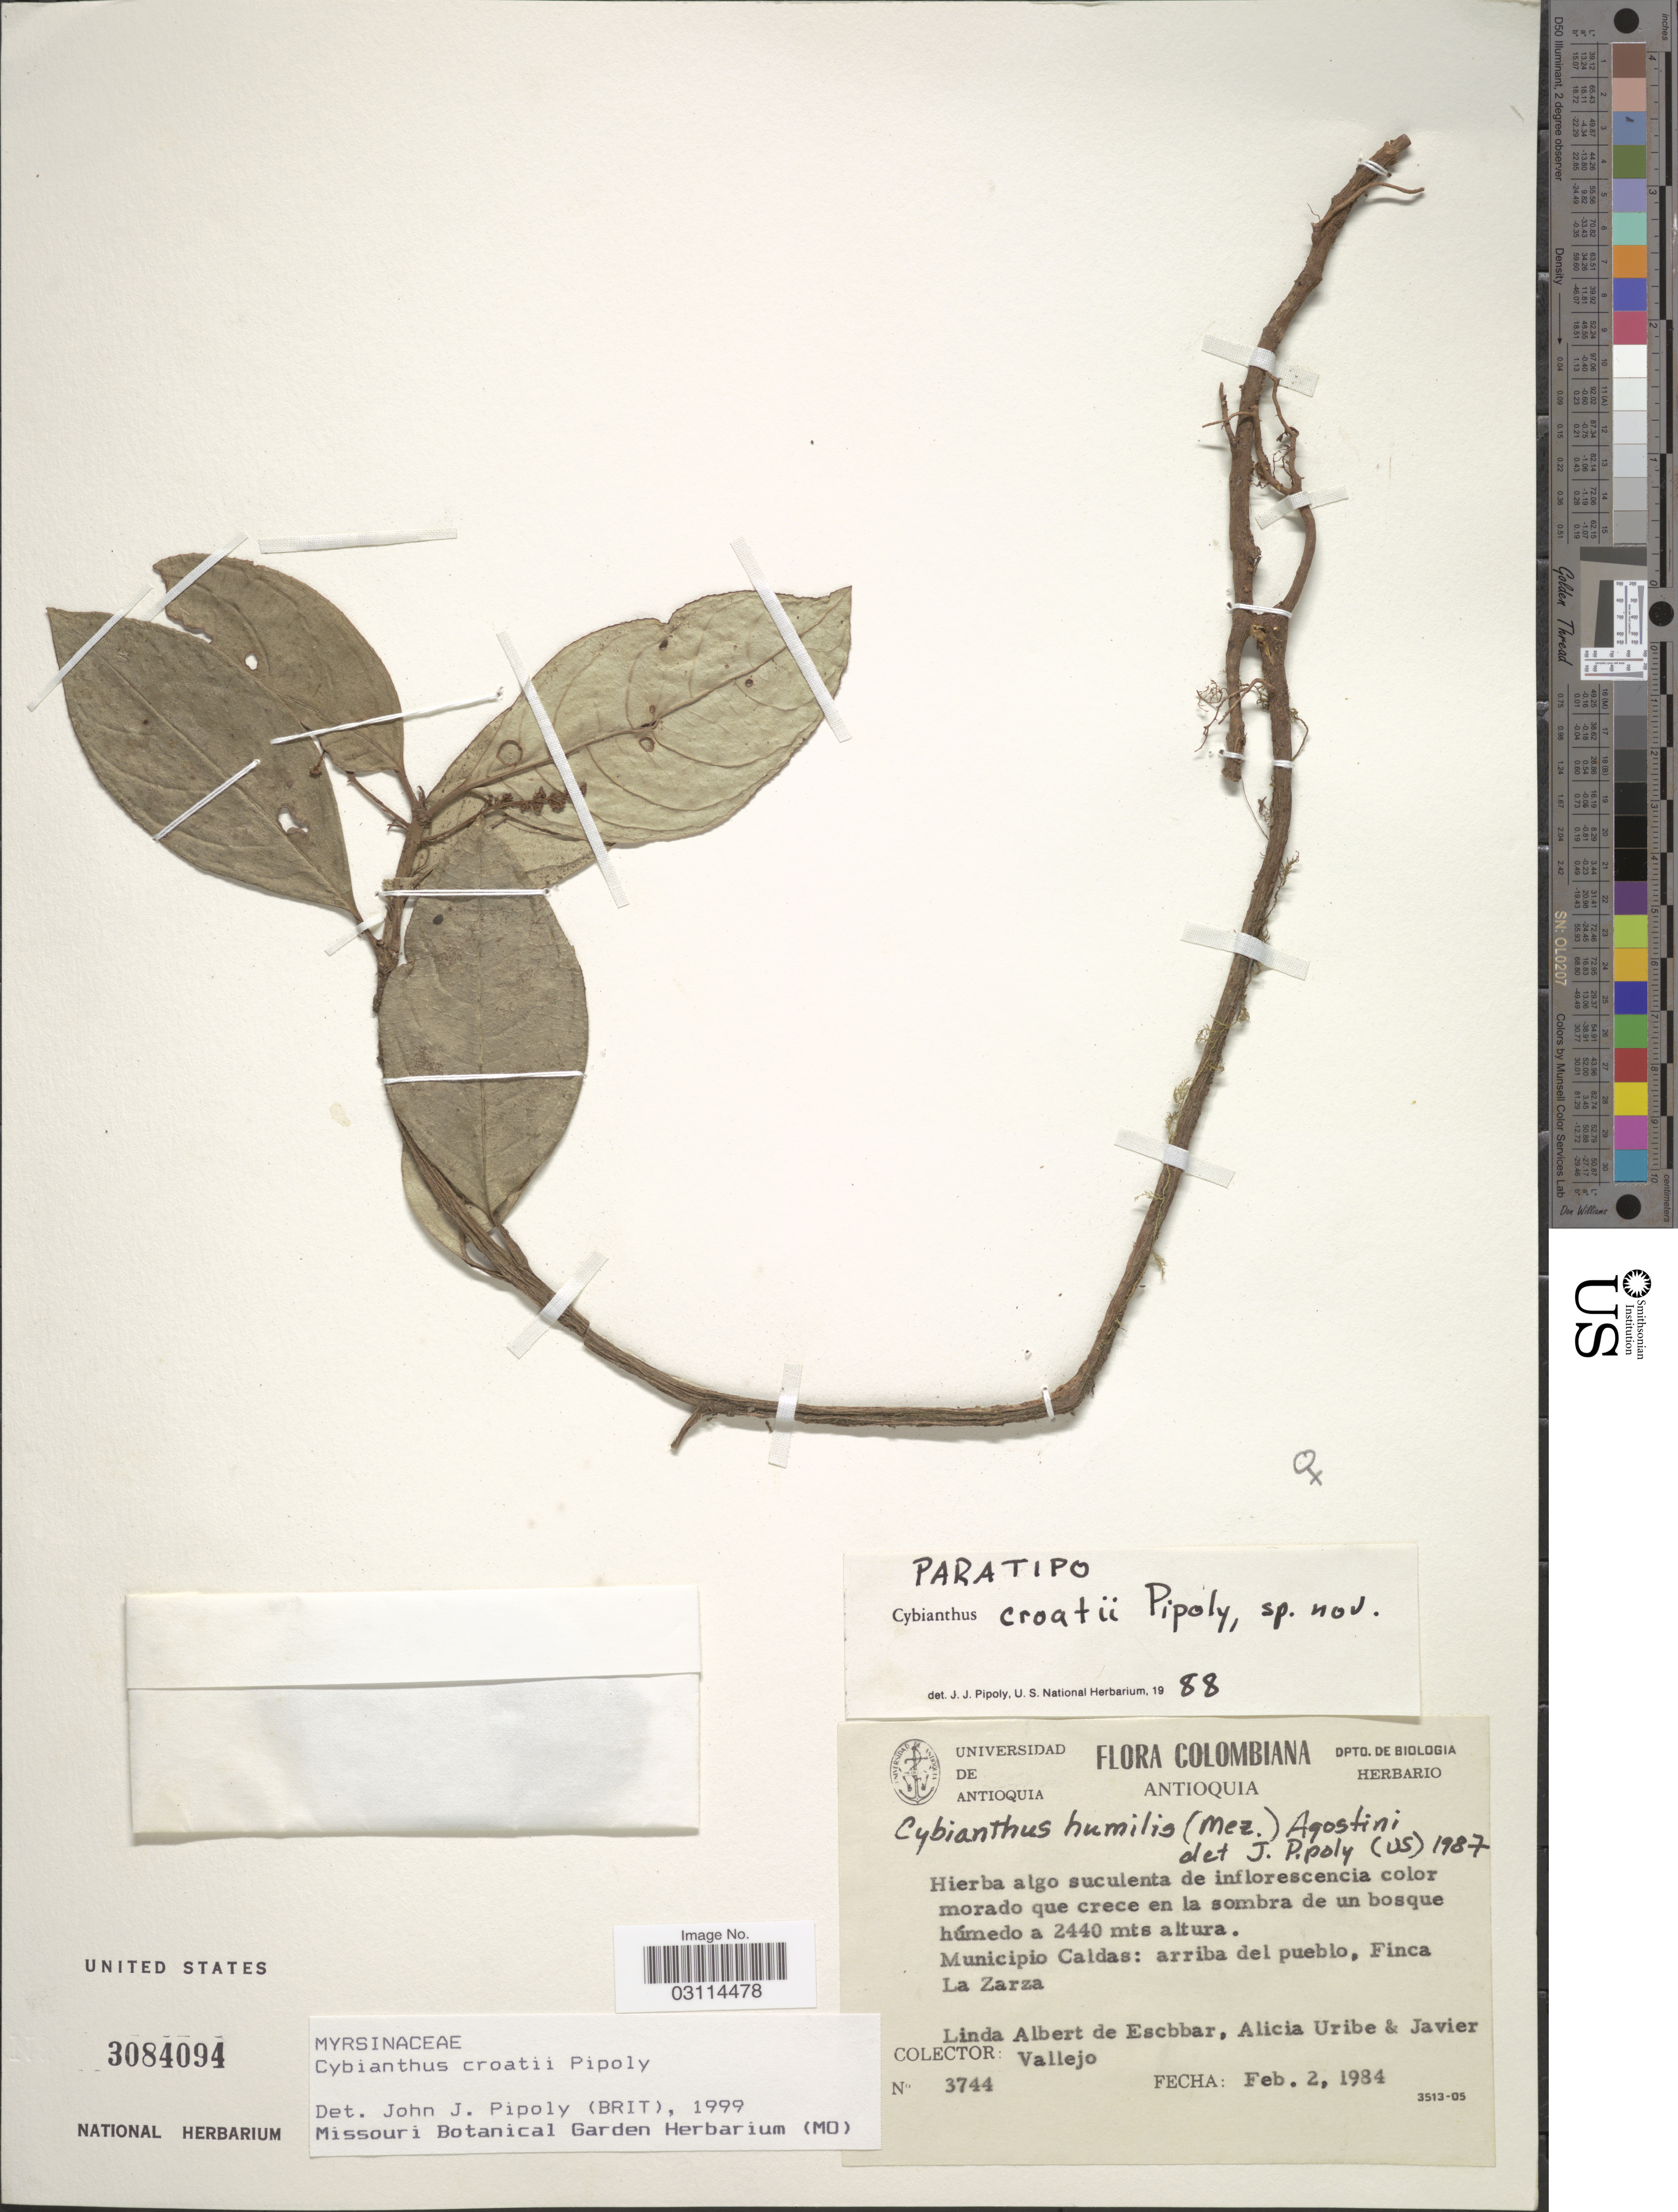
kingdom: Plantae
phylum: Tracheophyta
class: Magnoliopsida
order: Ericales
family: Primulaceae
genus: Cybianthus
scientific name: Cybianthus croatii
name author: Pipoly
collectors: L. K. de Escobar, A. Uribe & J. Vallejo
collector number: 3744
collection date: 1984-02-02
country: Colombia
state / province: Antioquia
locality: Municipio Caldas: arriba del pueblo, Finca La Zarzea.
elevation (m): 2440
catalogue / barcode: US 3084094